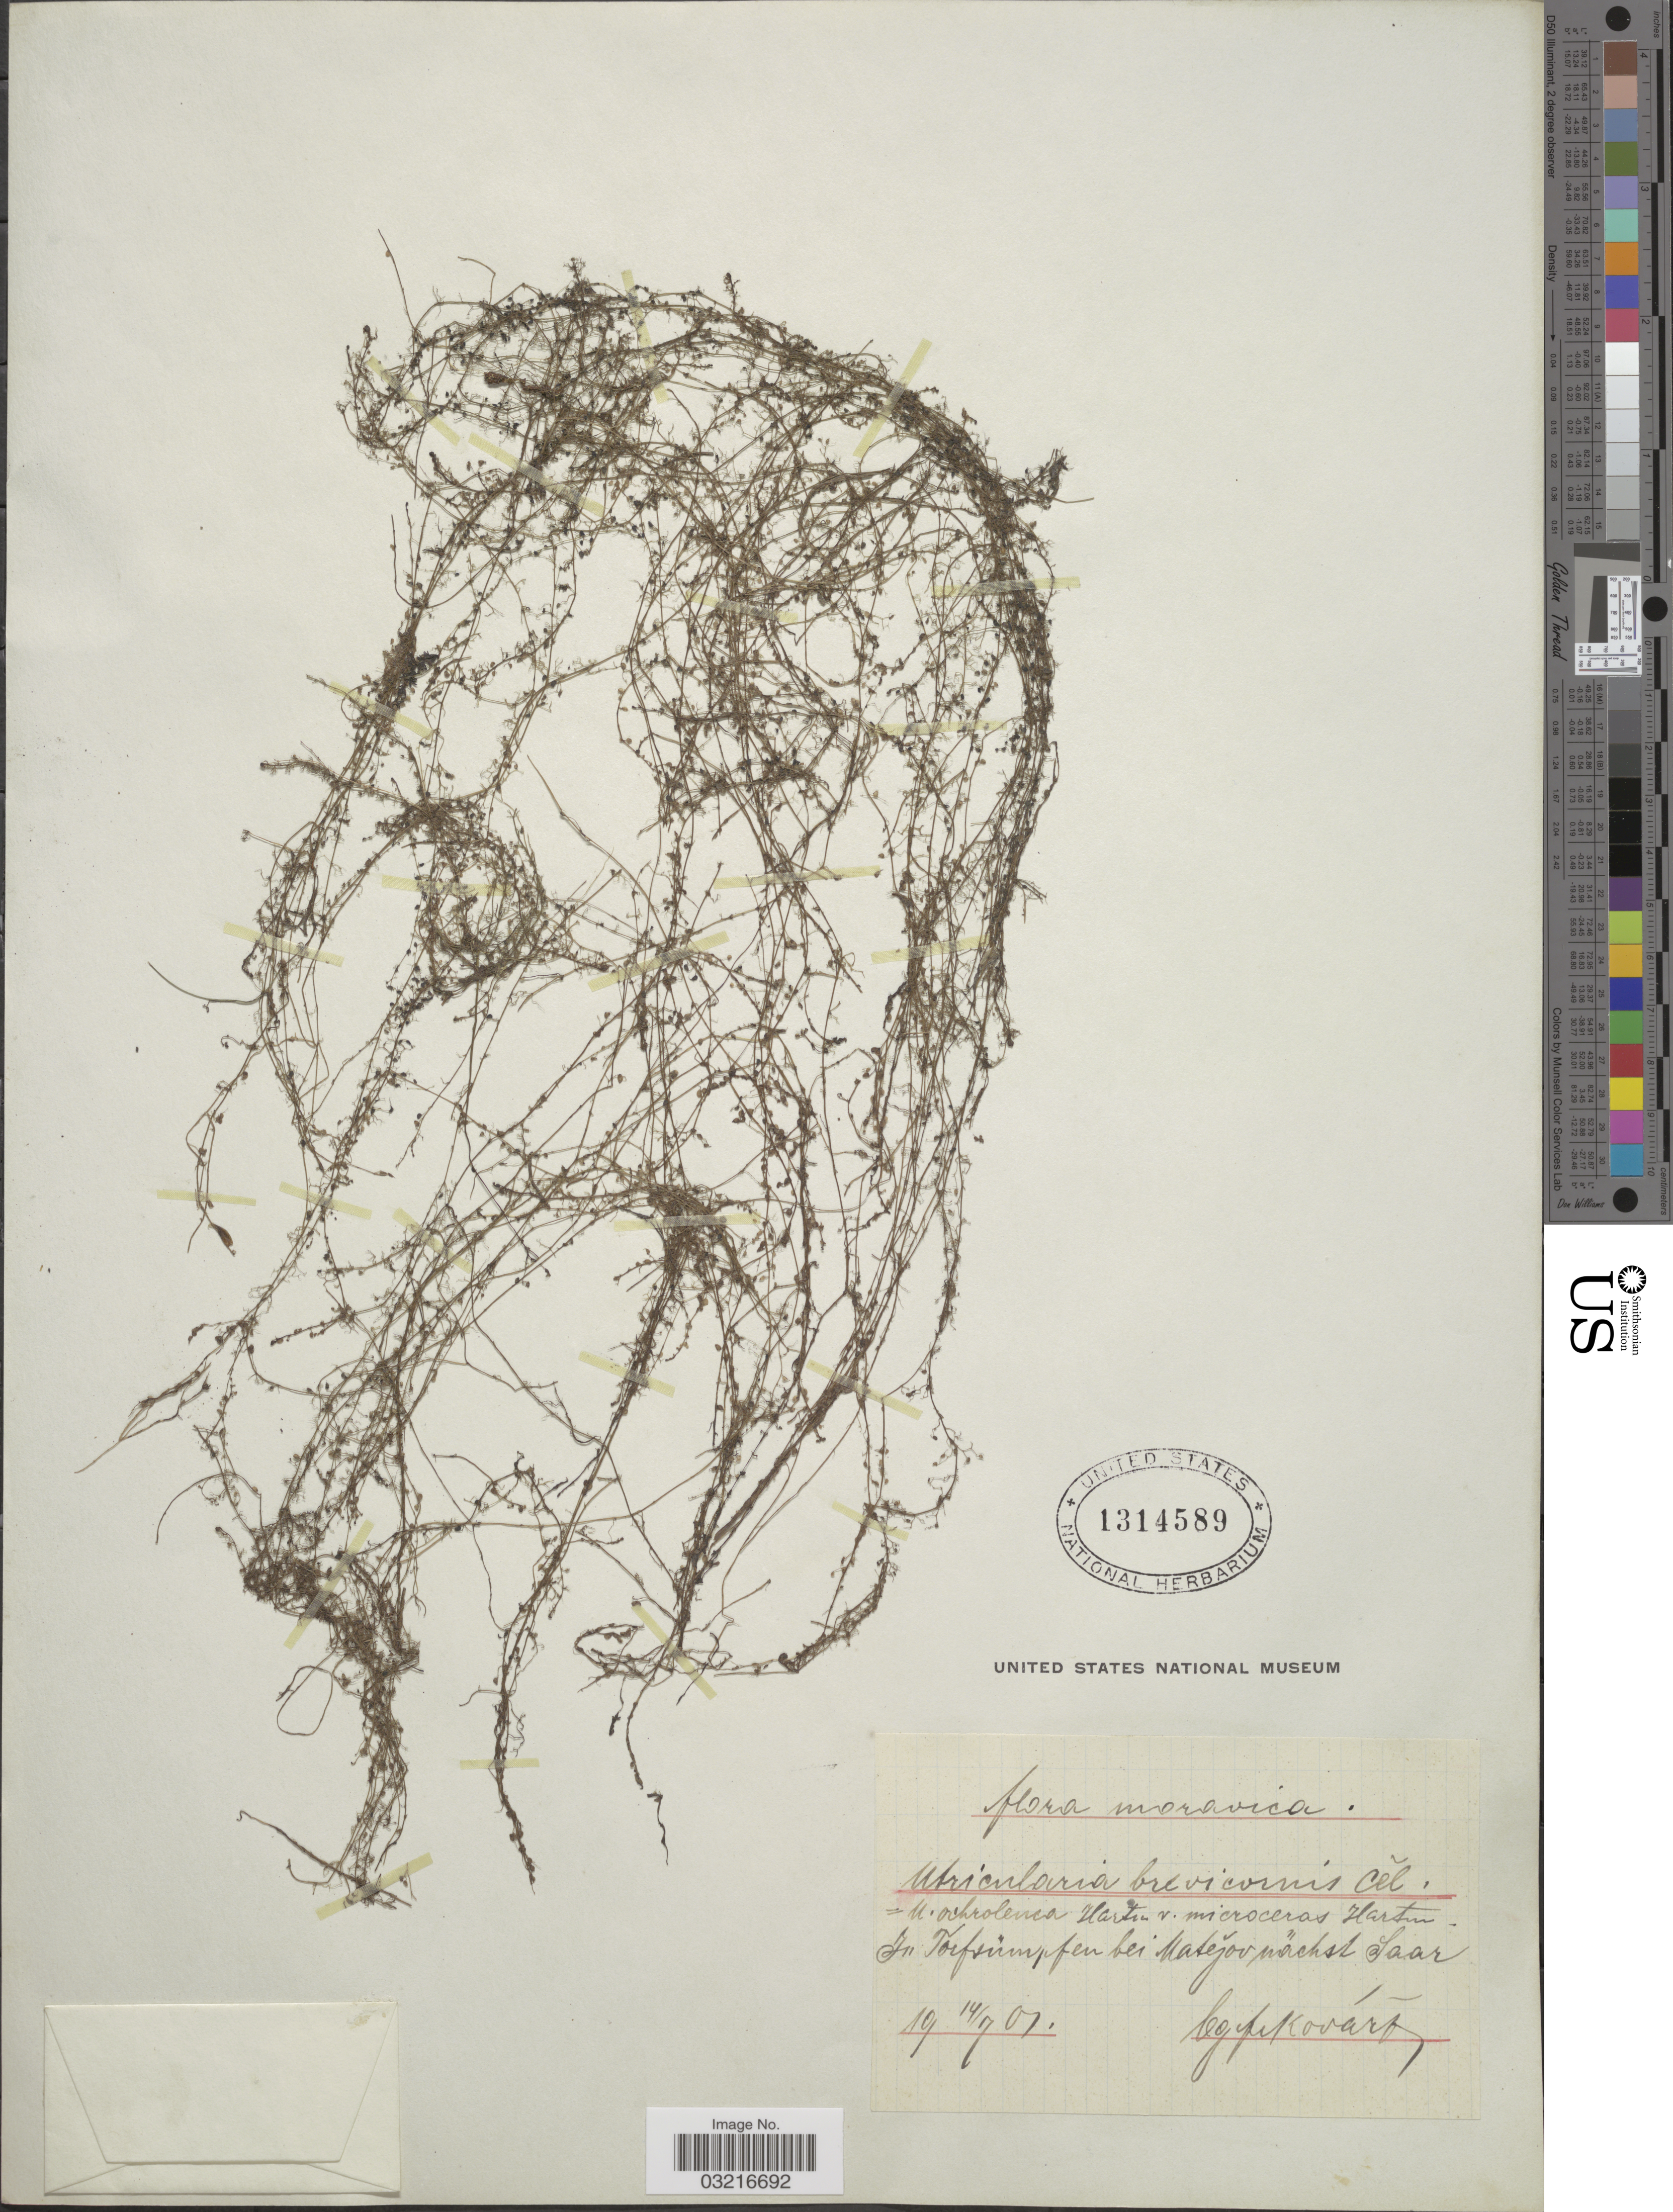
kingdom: Plantae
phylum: Tracheophyta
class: Magnoliopsida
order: Lamiales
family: Lentibulariaceae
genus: Utricularia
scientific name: Utricularia brevicornis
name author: Čelak.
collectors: F. Kovar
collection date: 1901-07-14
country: Czechia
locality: Moravica. In Torsümpfen bei Matejov nächst Saar.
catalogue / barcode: US 1314589